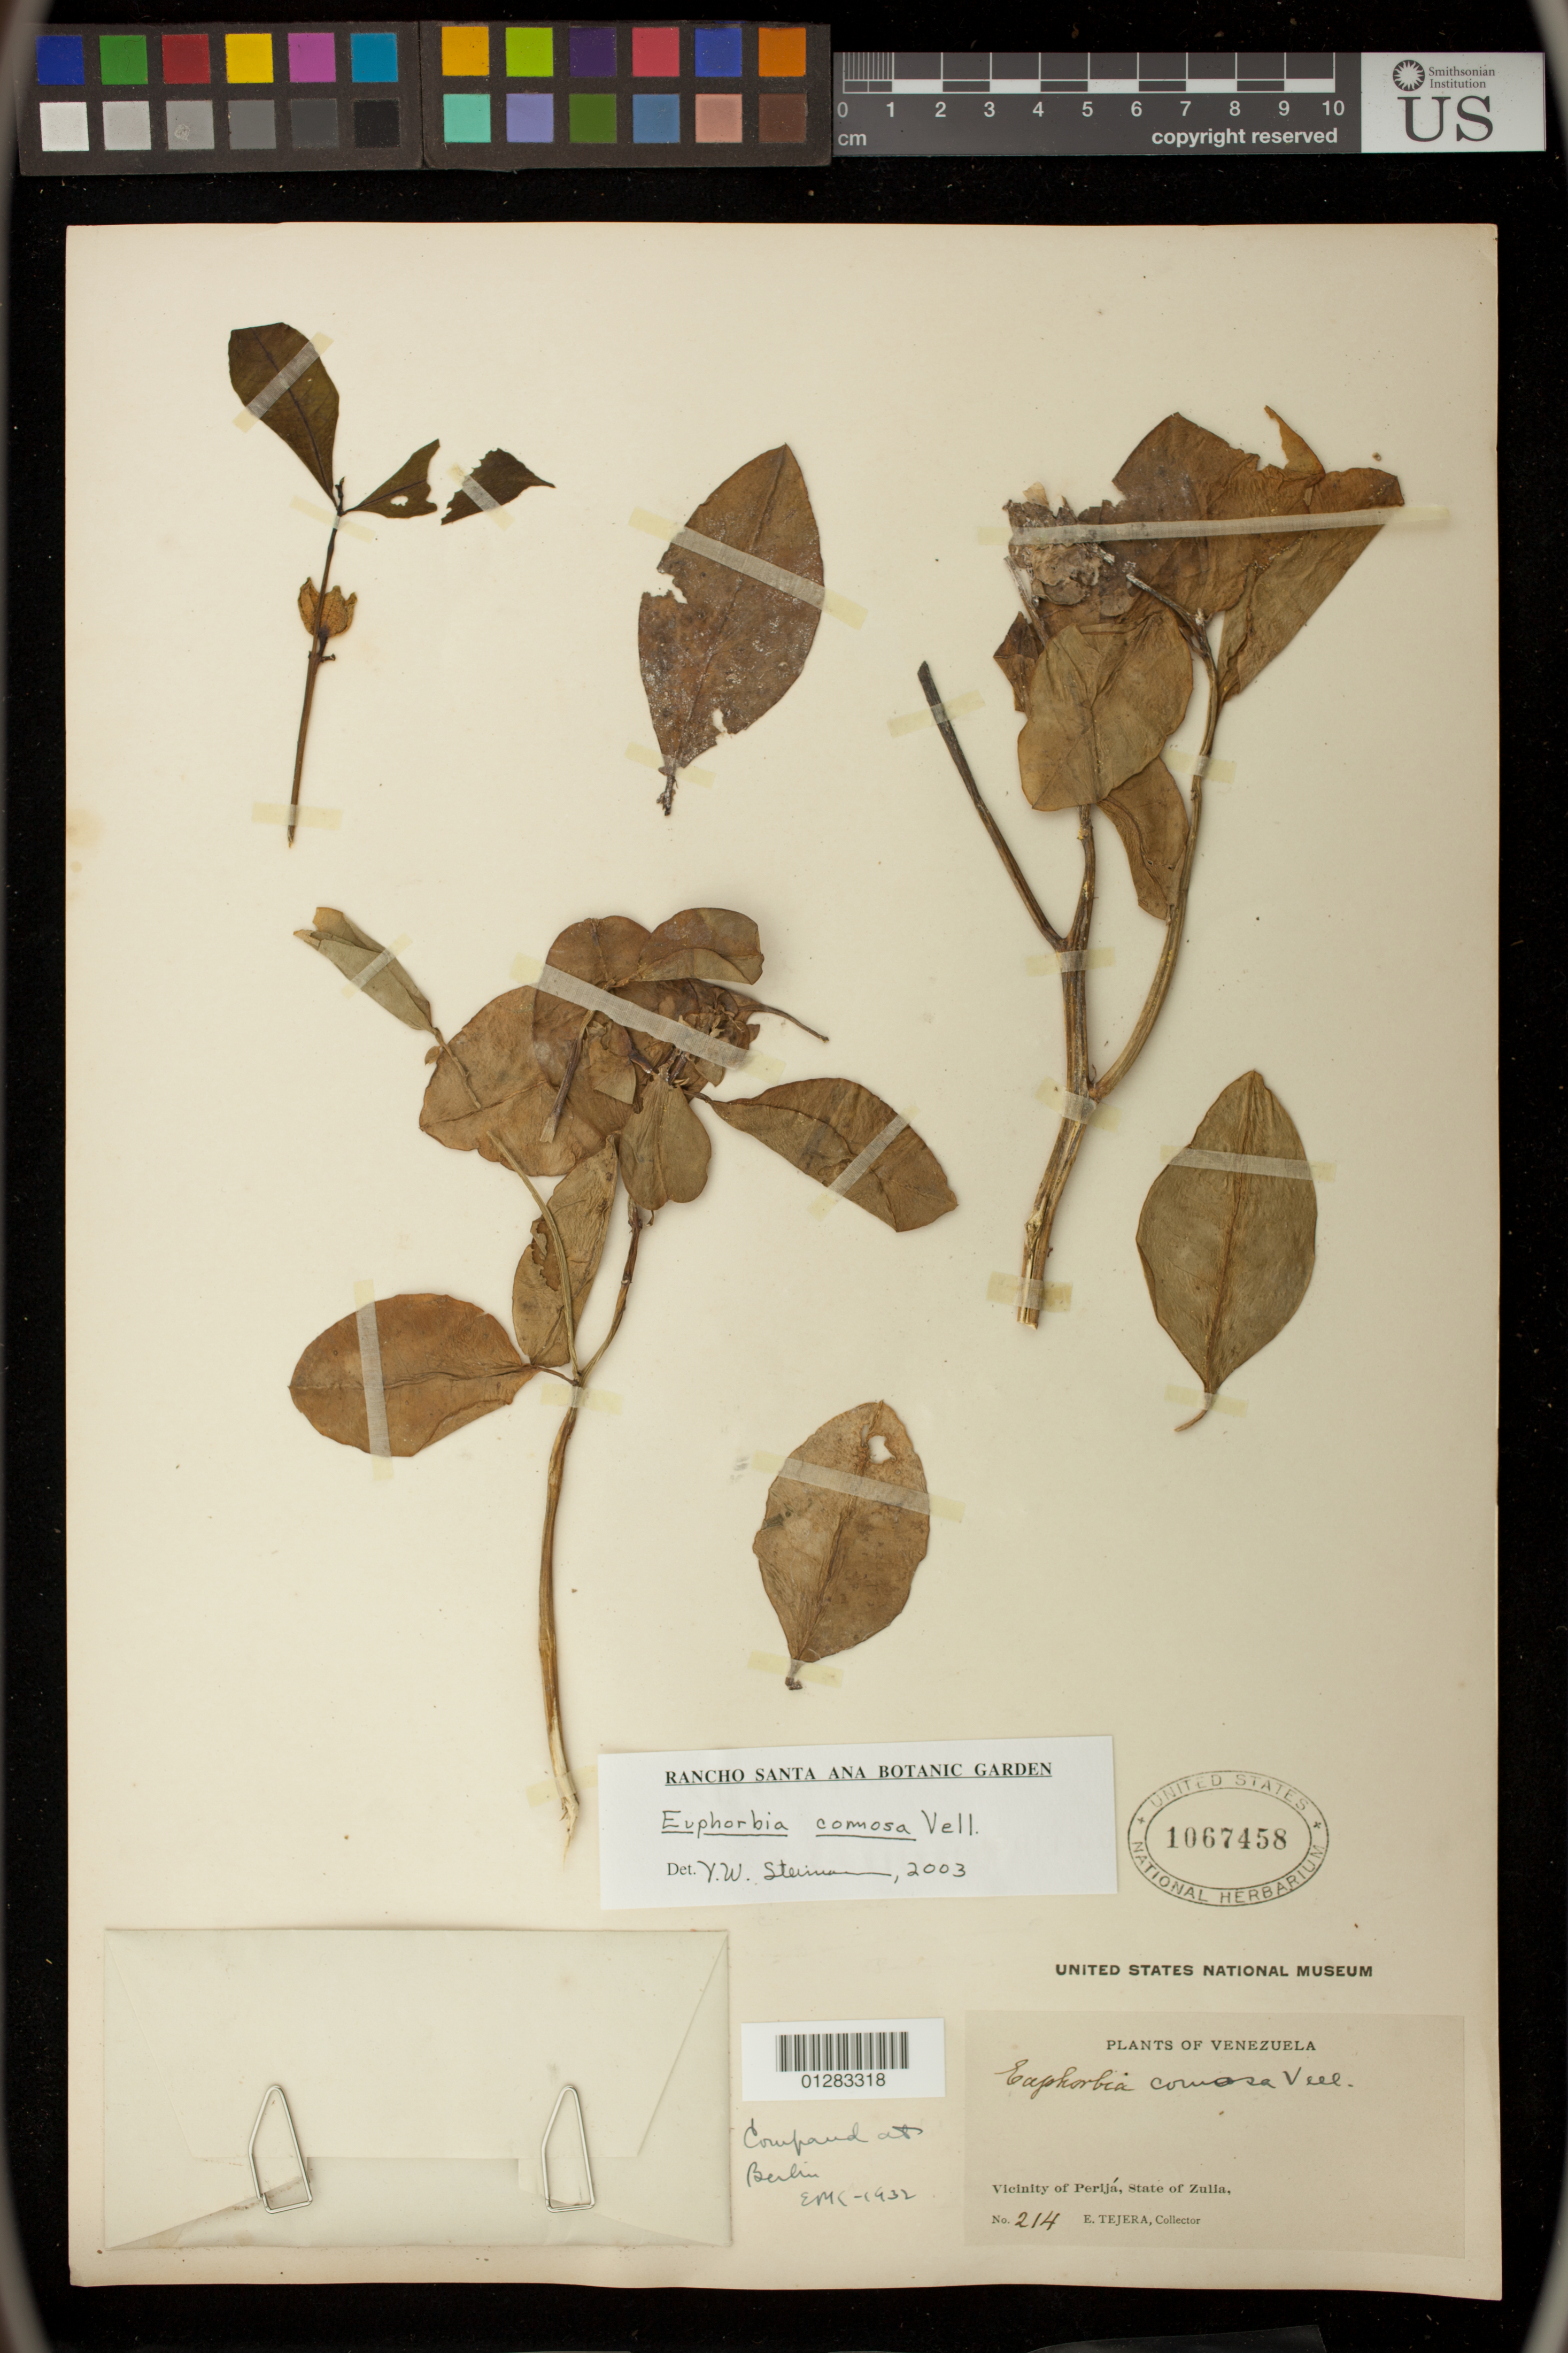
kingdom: Plantae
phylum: Tracheophyta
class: Magnoliopsida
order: Malpighiales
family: Euphorbiaceae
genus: Euphorbia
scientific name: Euphorbia cotinifolia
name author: L.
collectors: E. Tejera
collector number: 214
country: Venezuela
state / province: Zulia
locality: Vicinity of Perija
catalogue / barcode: US 1067458